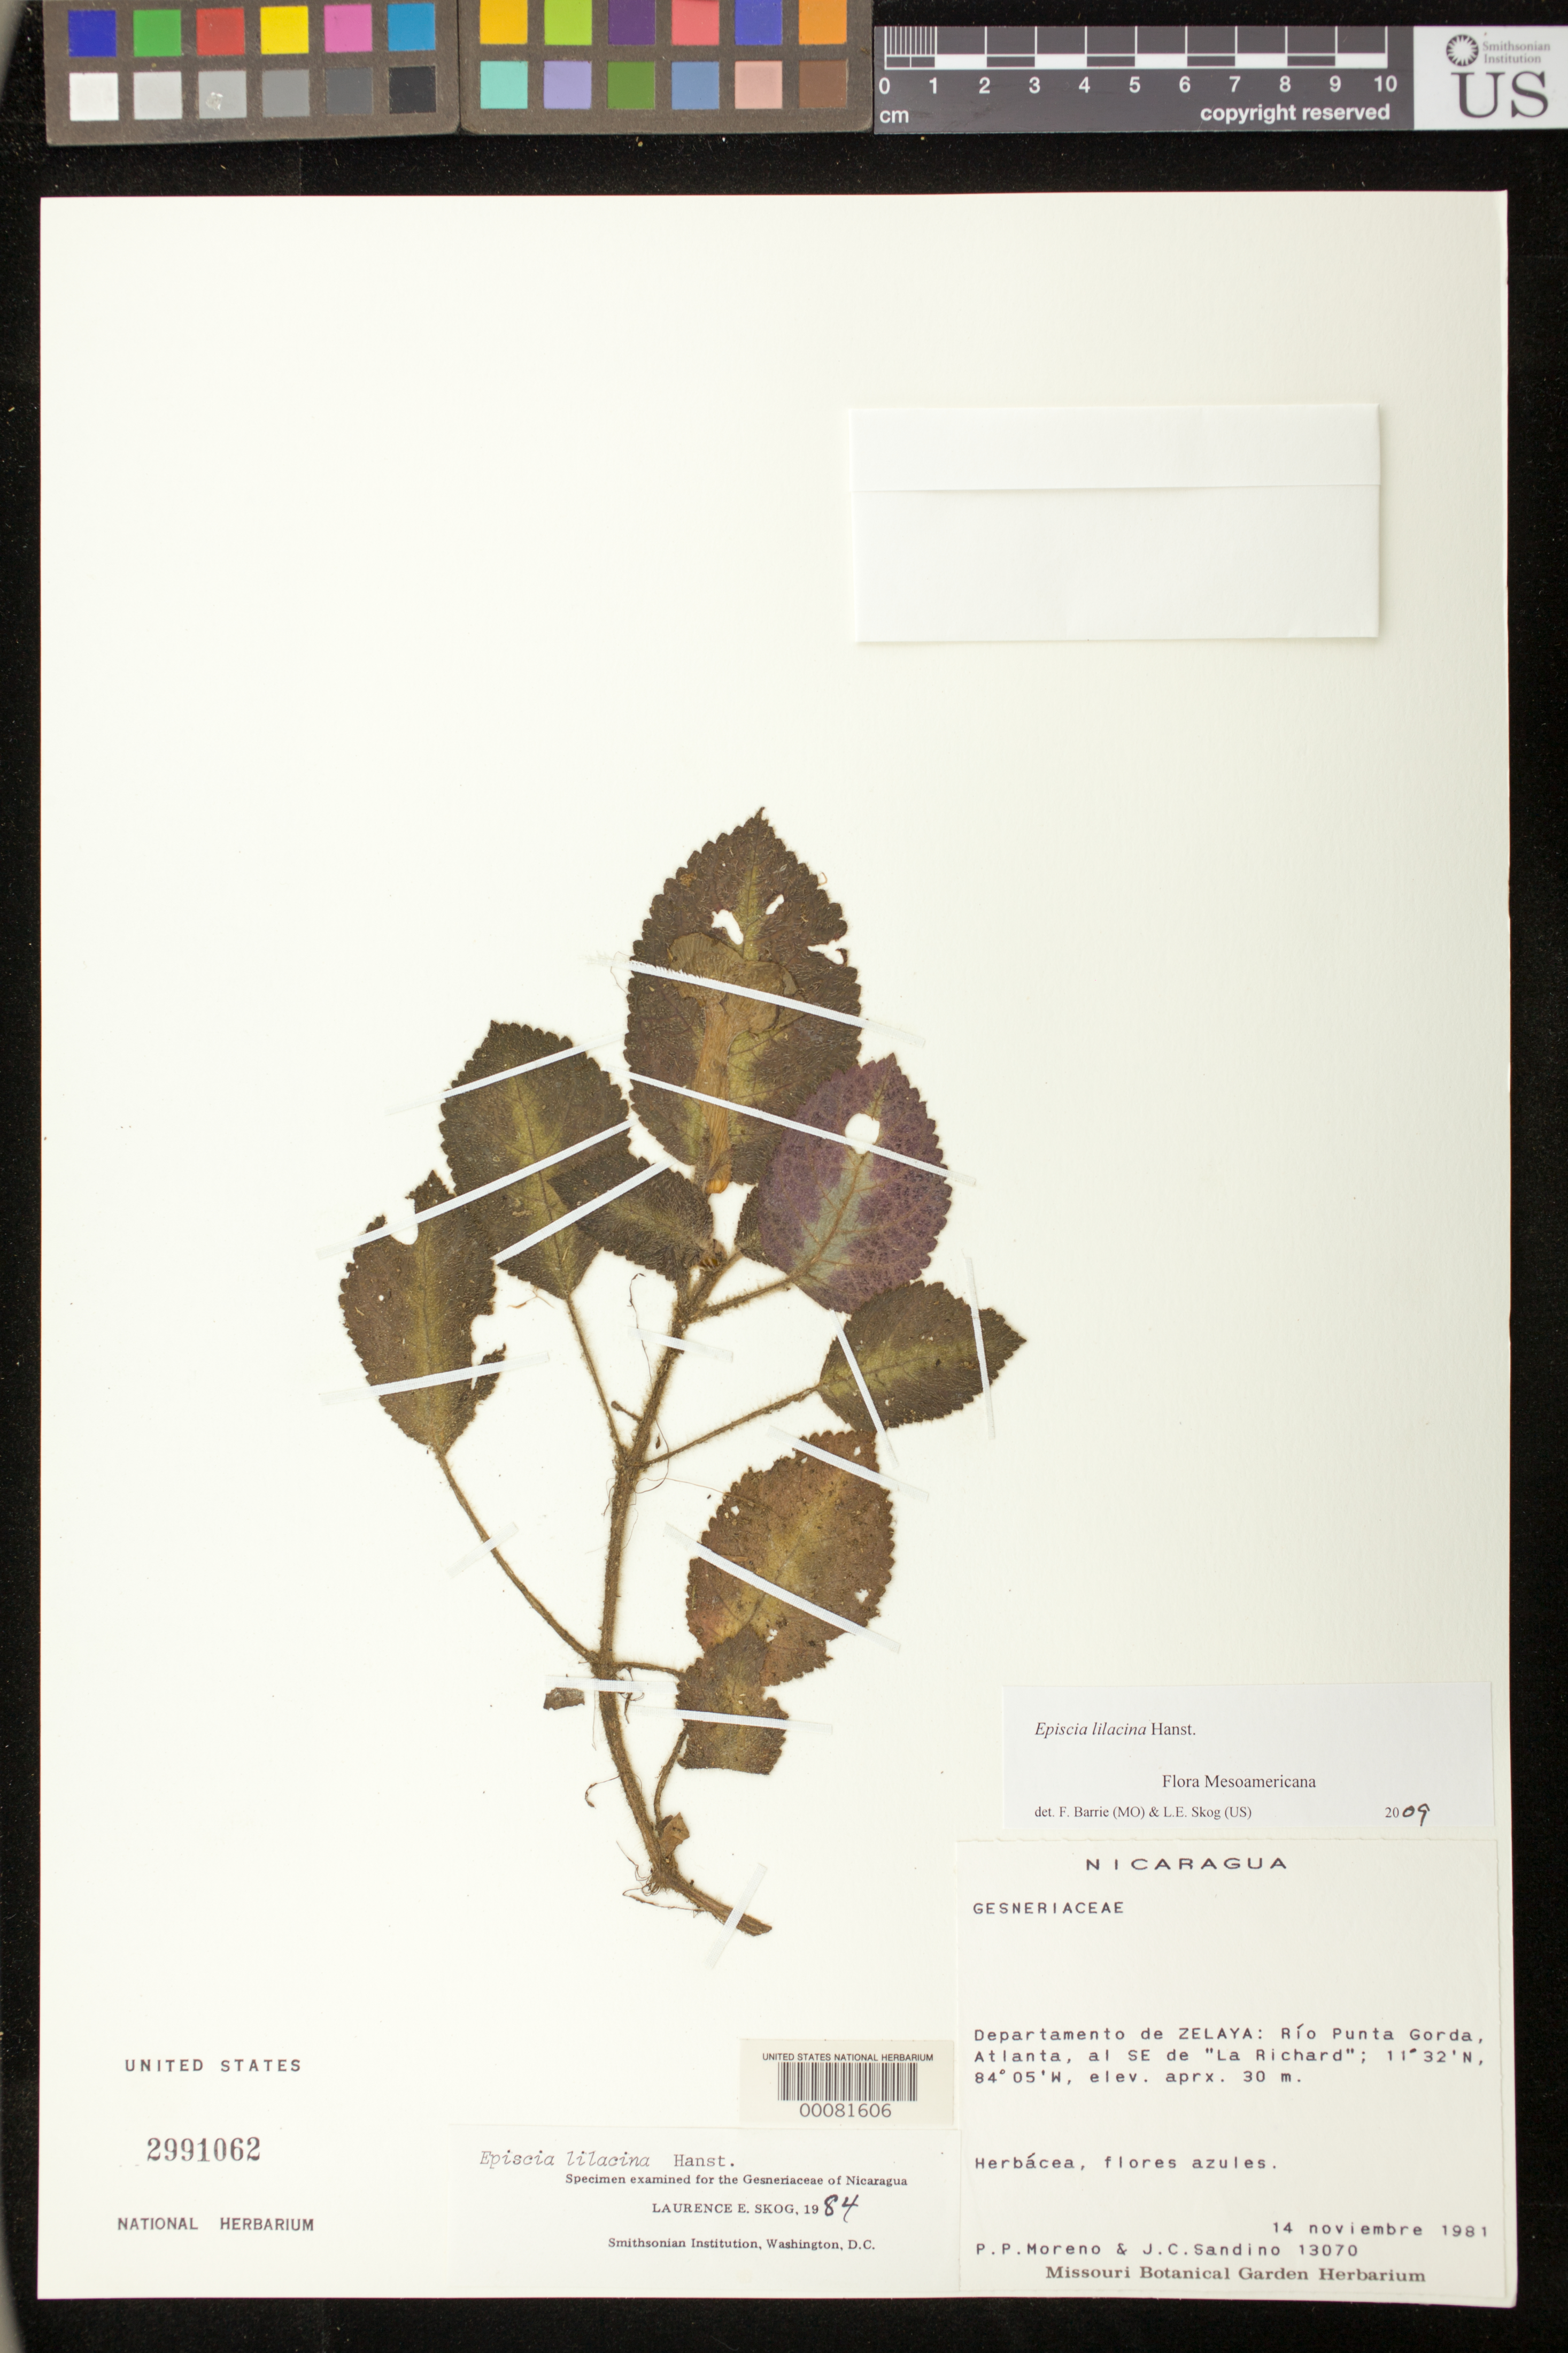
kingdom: Plantae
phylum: Tracheophyta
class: Magnoliopsida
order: Lamiales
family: Gesneriaceae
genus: Episcia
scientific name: Episcia lilacina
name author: Hanst.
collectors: P. Moreno & J. Sandino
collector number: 13070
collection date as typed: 14 Nov 1981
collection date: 1981-11-14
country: Nicaragua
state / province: Atlántico Sur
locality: Rio Punta Gorda, Atlanta, SE of "La Richard"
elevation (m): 30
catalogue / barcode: US 2991062